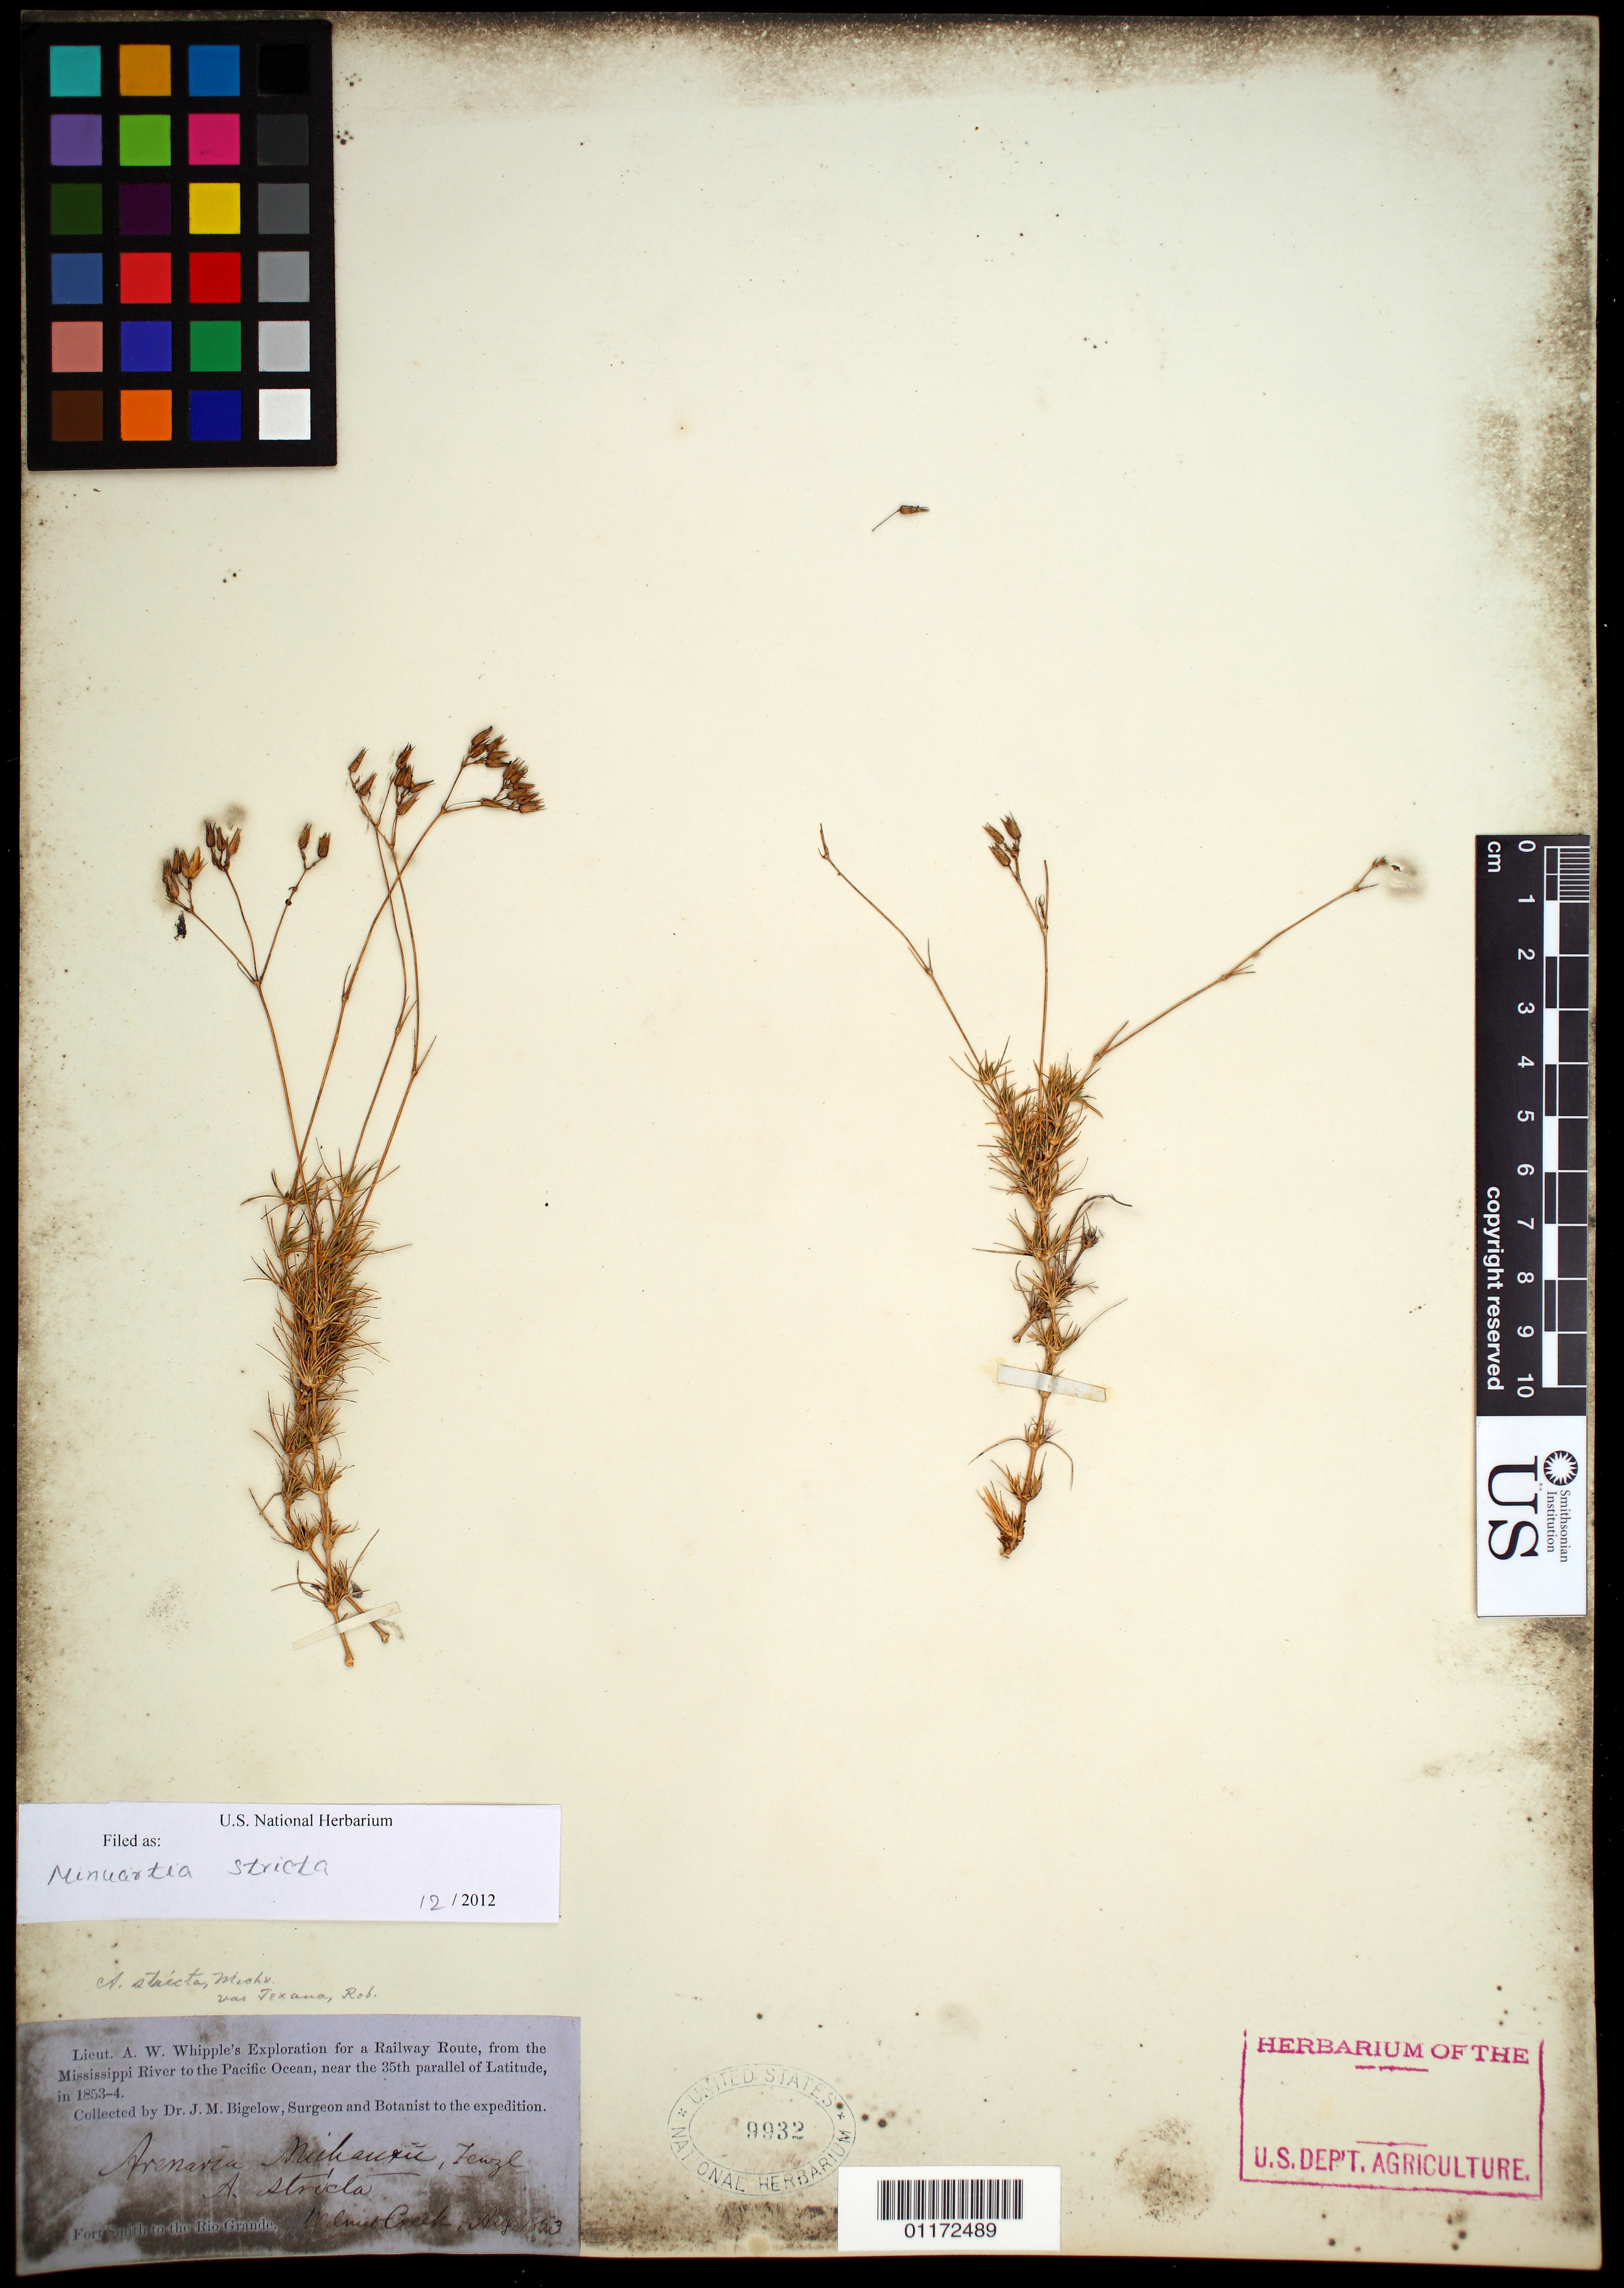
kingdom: Plantae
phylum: Tracheophyta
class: Magnoliopsida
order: Caryophyllales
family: Caryophyllaceae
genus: Minuartia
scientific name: Minuartia stricta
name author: (Sw.) Hiern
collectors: J. M. Bigelow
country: United States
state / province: Oklahoma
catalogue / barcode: US 9932